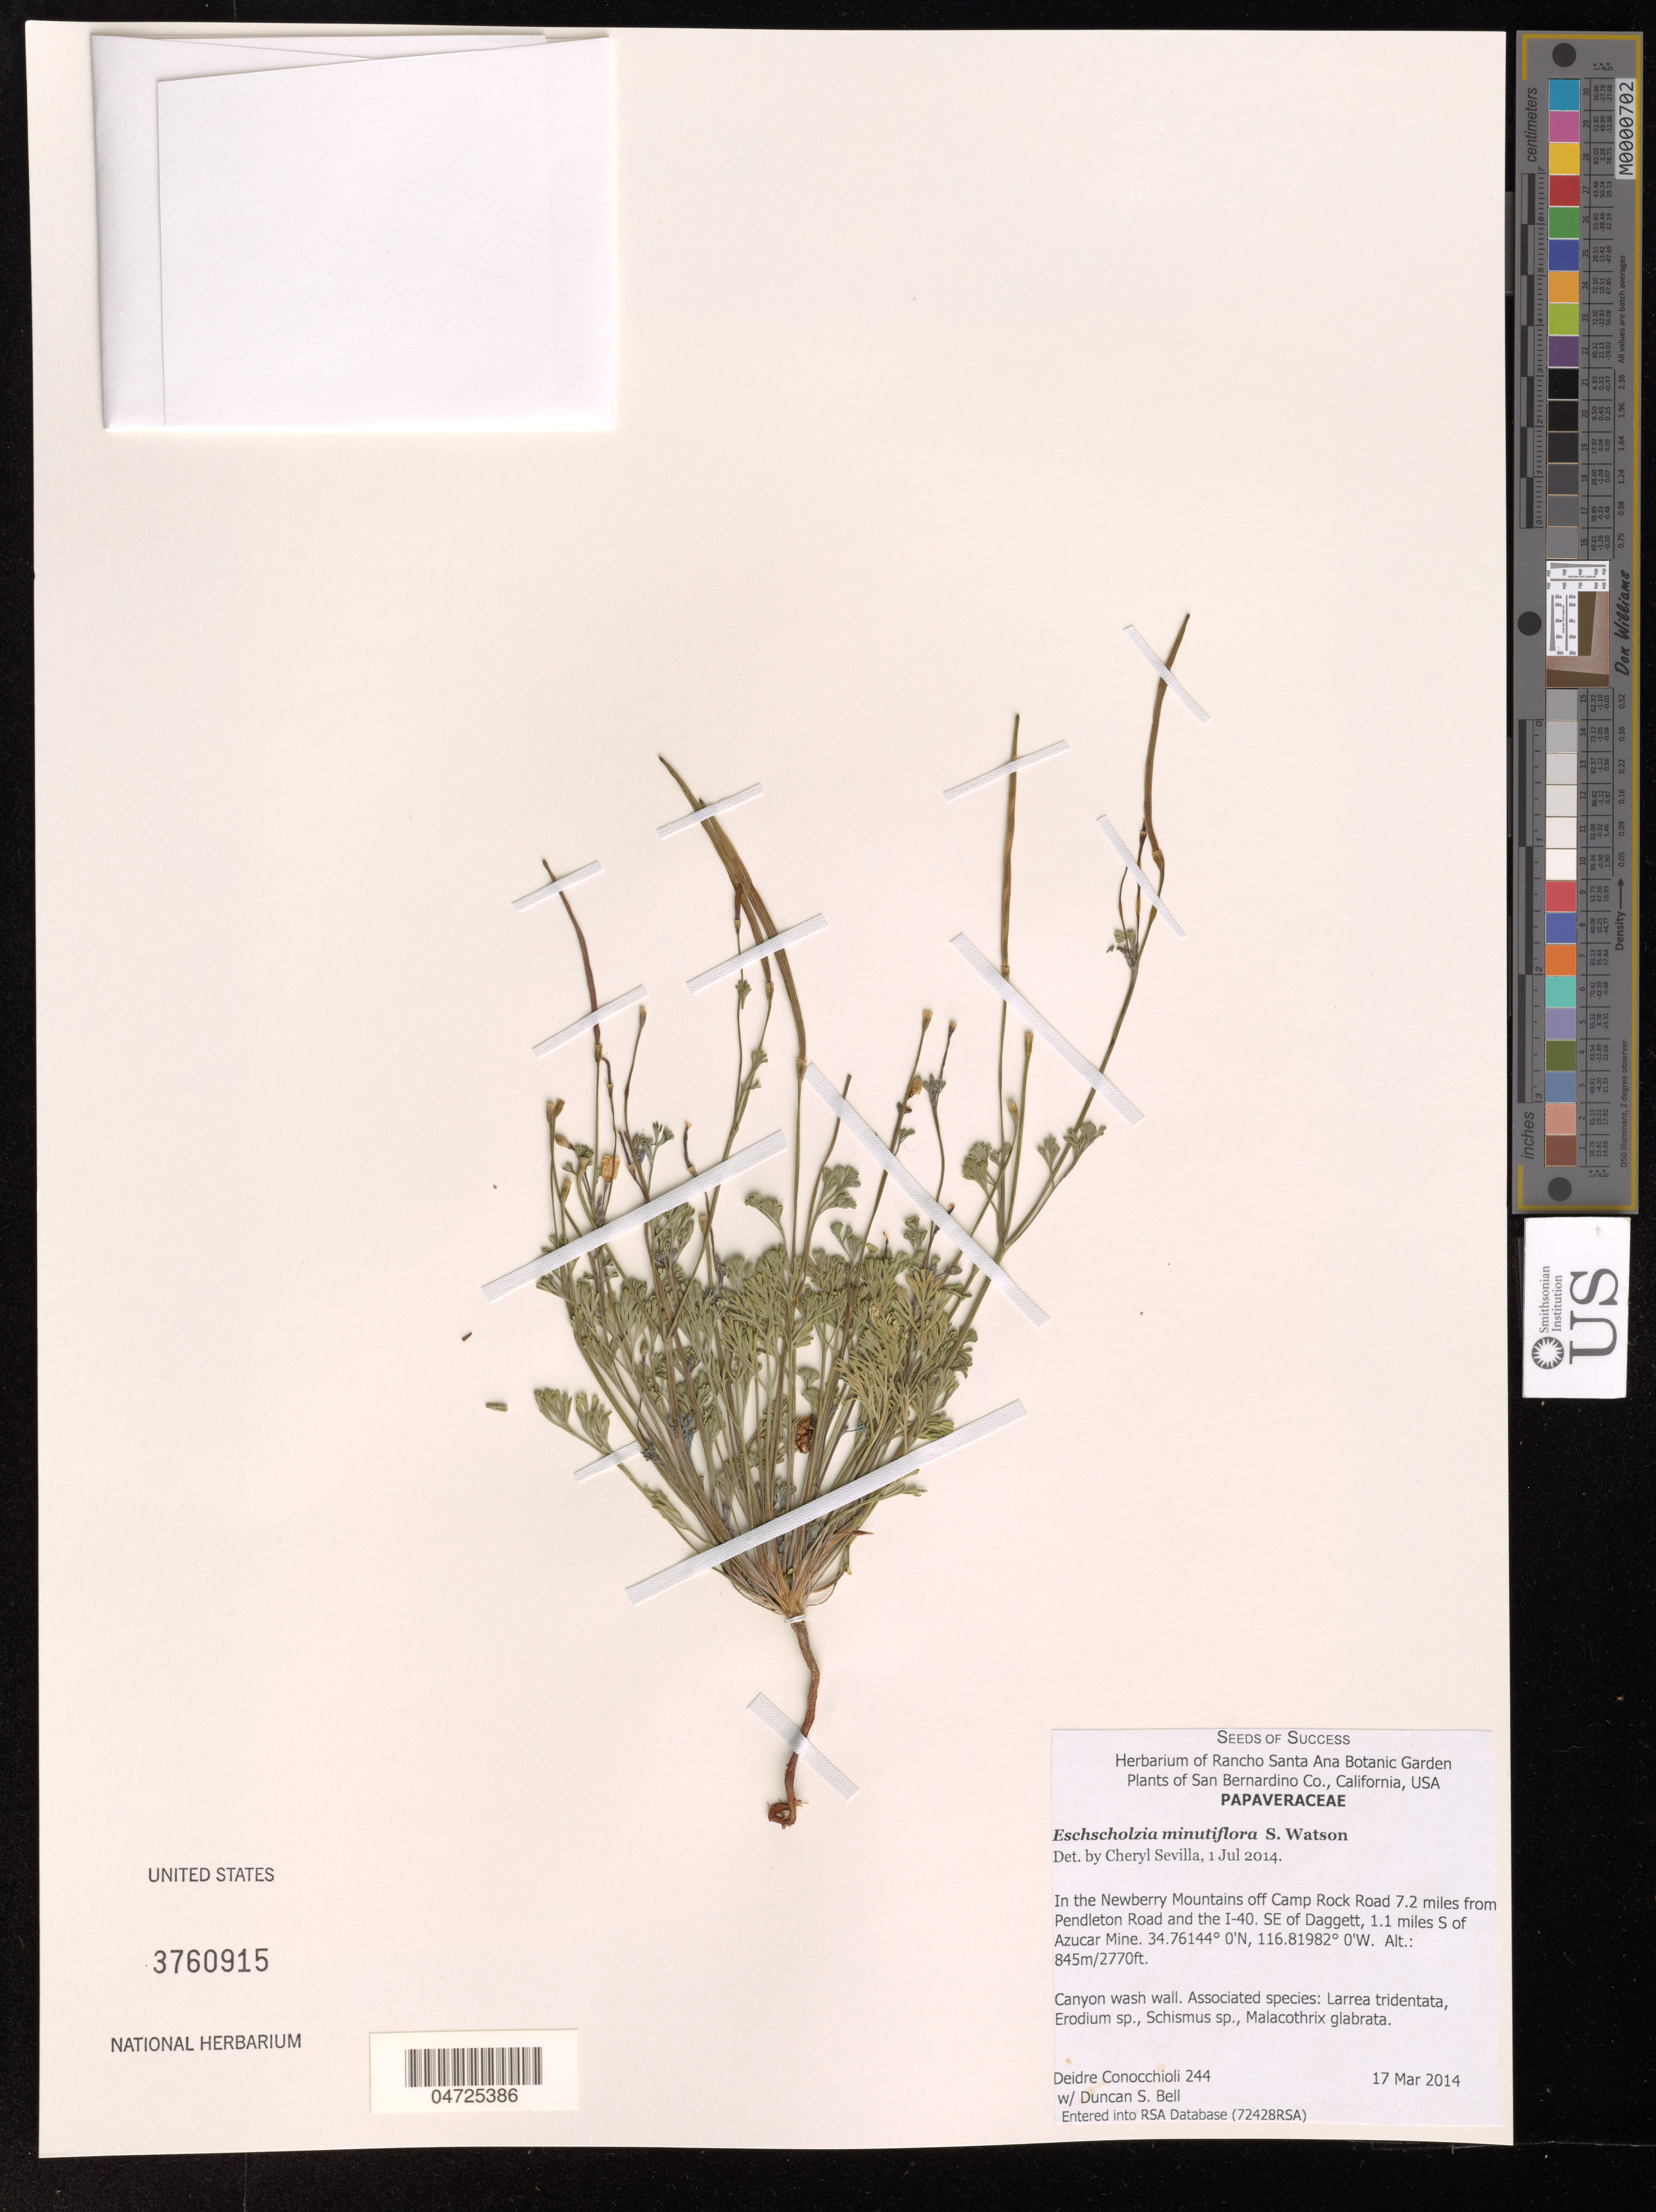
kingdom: Plantae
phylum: Tracheophyta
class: Magnoliopsida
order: Ranunculales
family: Papaveraceae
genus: Eschscholzia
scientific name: Eschscholzia minutiflora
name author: S. Watson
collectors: D. Conocchioli & D. S. Bell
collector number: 244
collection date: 2014-03-17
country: United States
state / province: California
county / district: San Bernardino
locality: San Bernardino Co. In the Newberry Mountains off Camp Rock Road 7.2 miles from Pendleton Road and the I-40. SE of Daggett, 1.1 miles S of Azucar Mine.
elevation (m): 845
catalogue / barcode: US 3760915